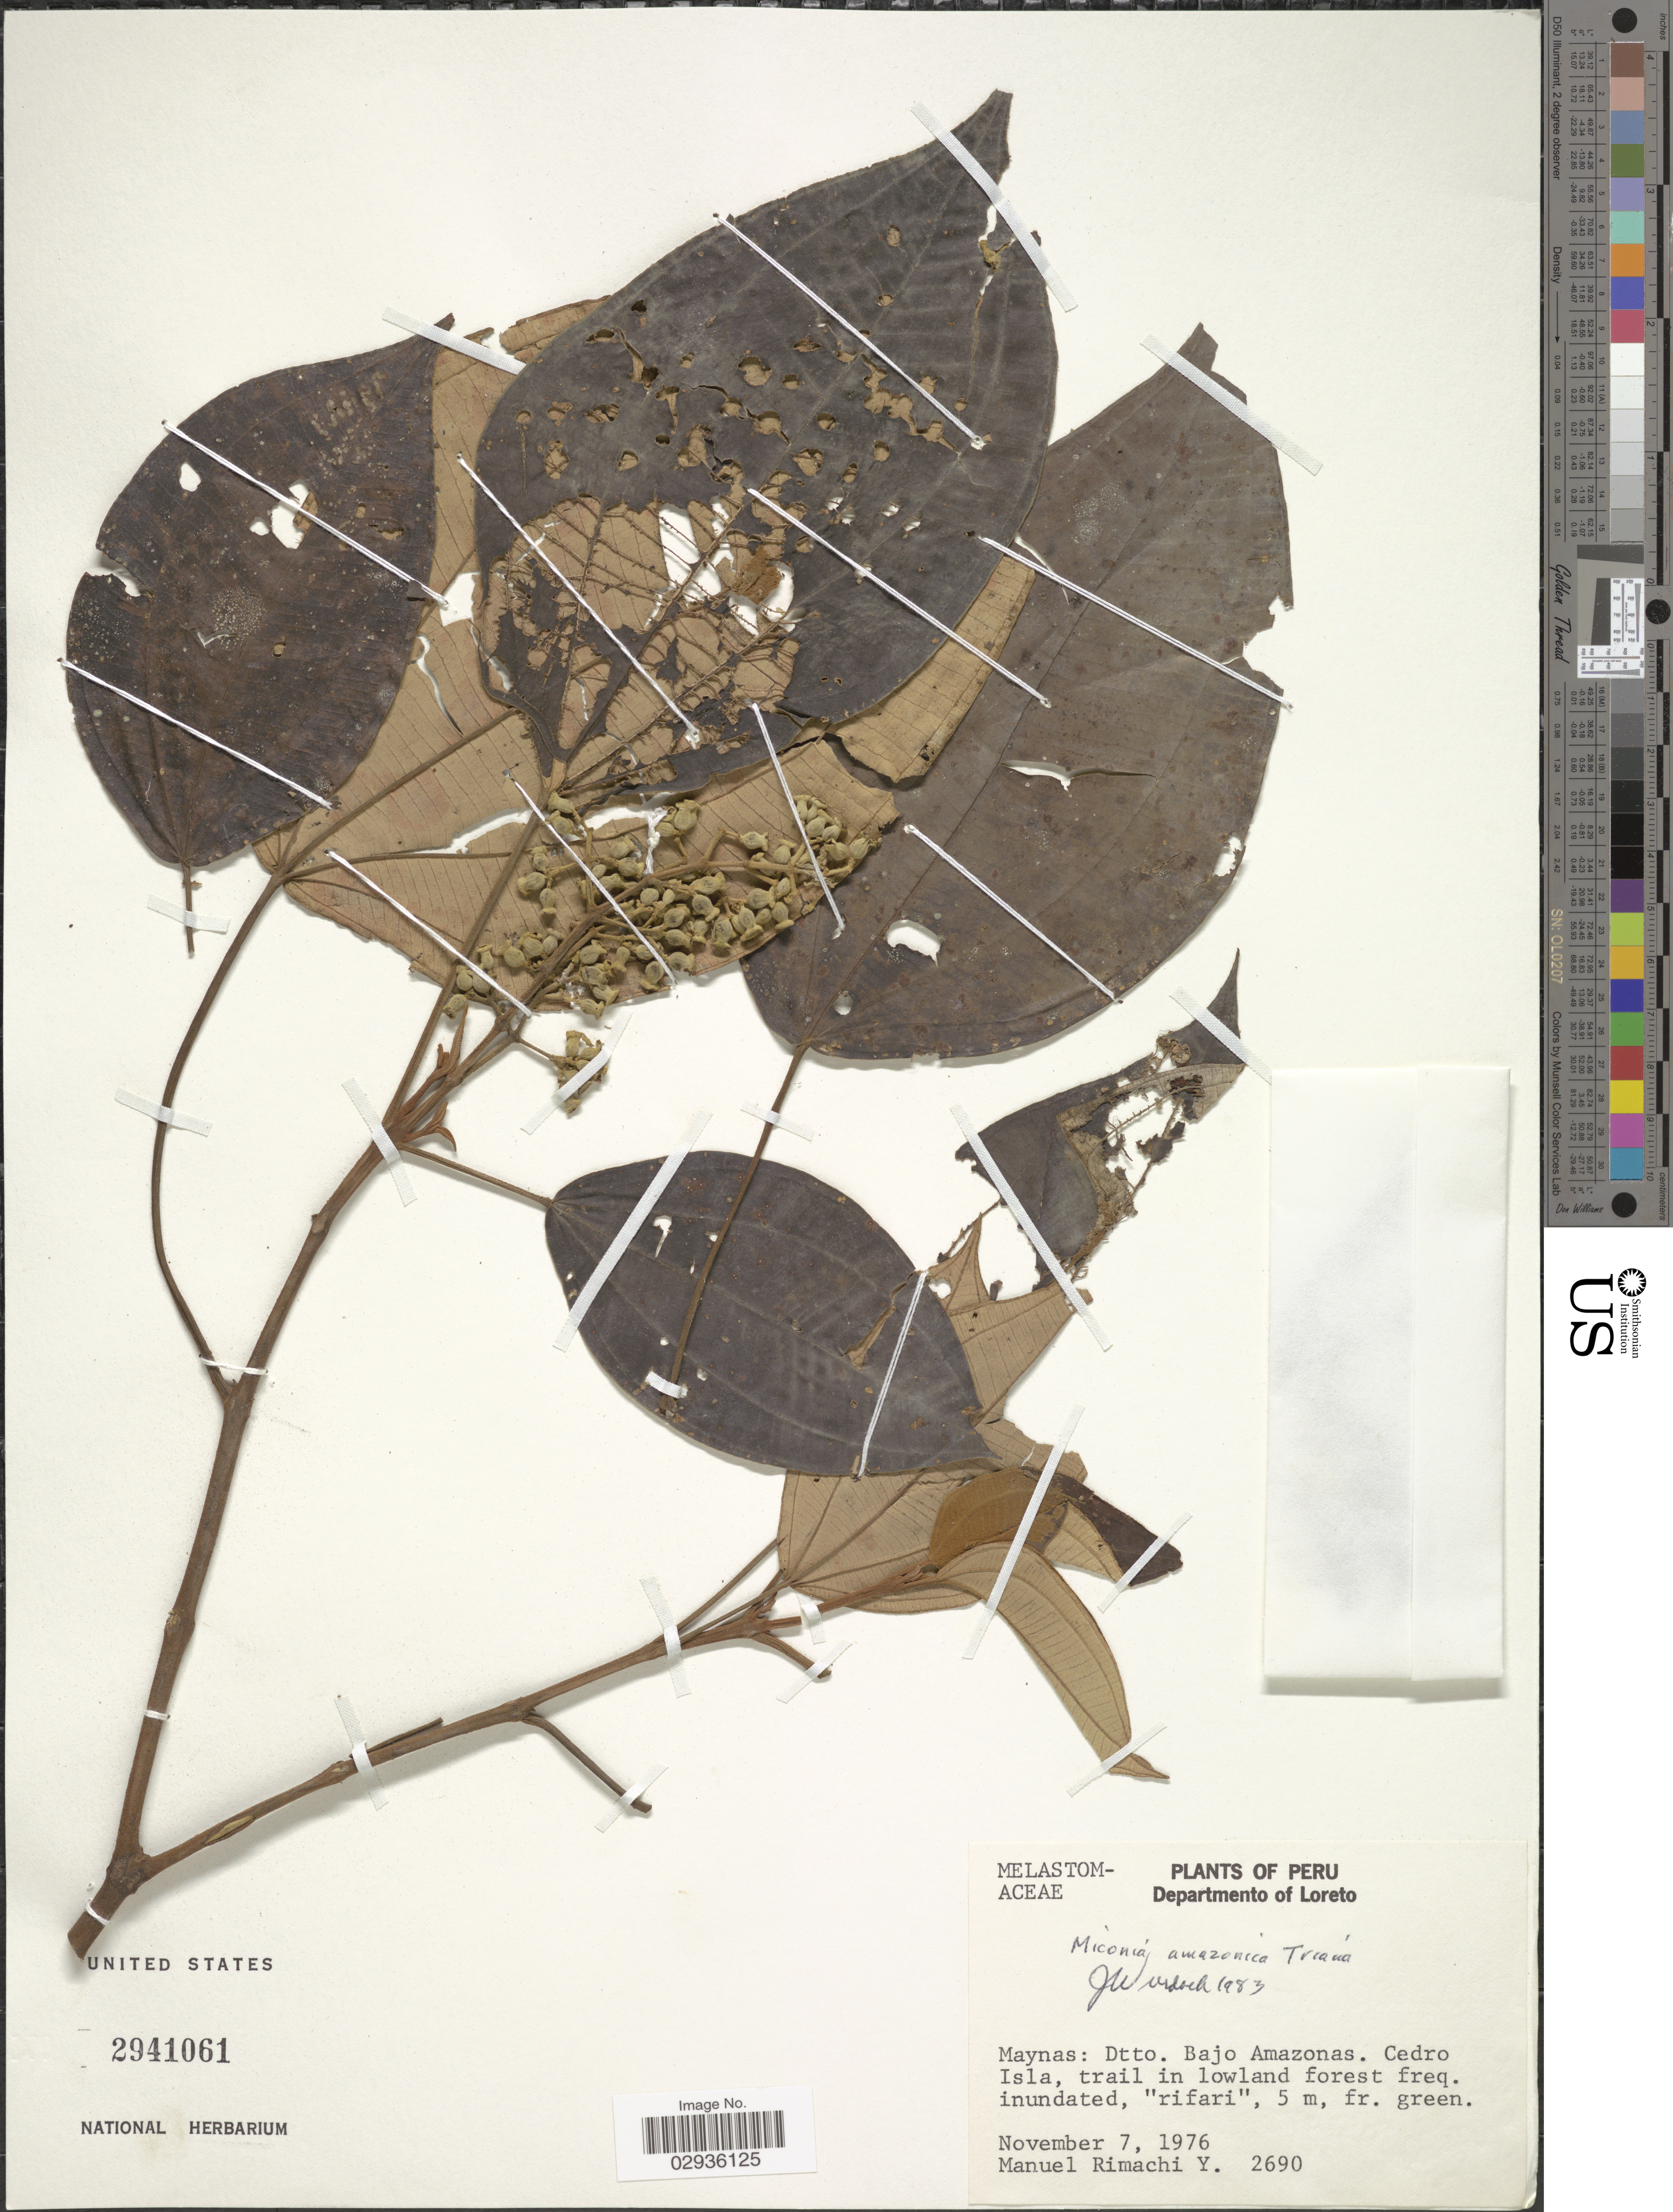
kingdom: Plantae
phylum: Tracheophyta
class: Magnoliopsida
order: Myrtales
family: Melastomataceae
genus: Miconia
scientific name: Miconia amazonica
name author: Triana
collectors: M. Rimachi Y.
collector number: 2690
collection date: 1976-11-07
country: Peru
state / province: Loreto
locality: Departmento of Loreto. Maynas: Dtto. Bajo Amazonas. Cedro Isla, trail in lowland forest freq. inundated.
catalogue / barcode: US 2941061